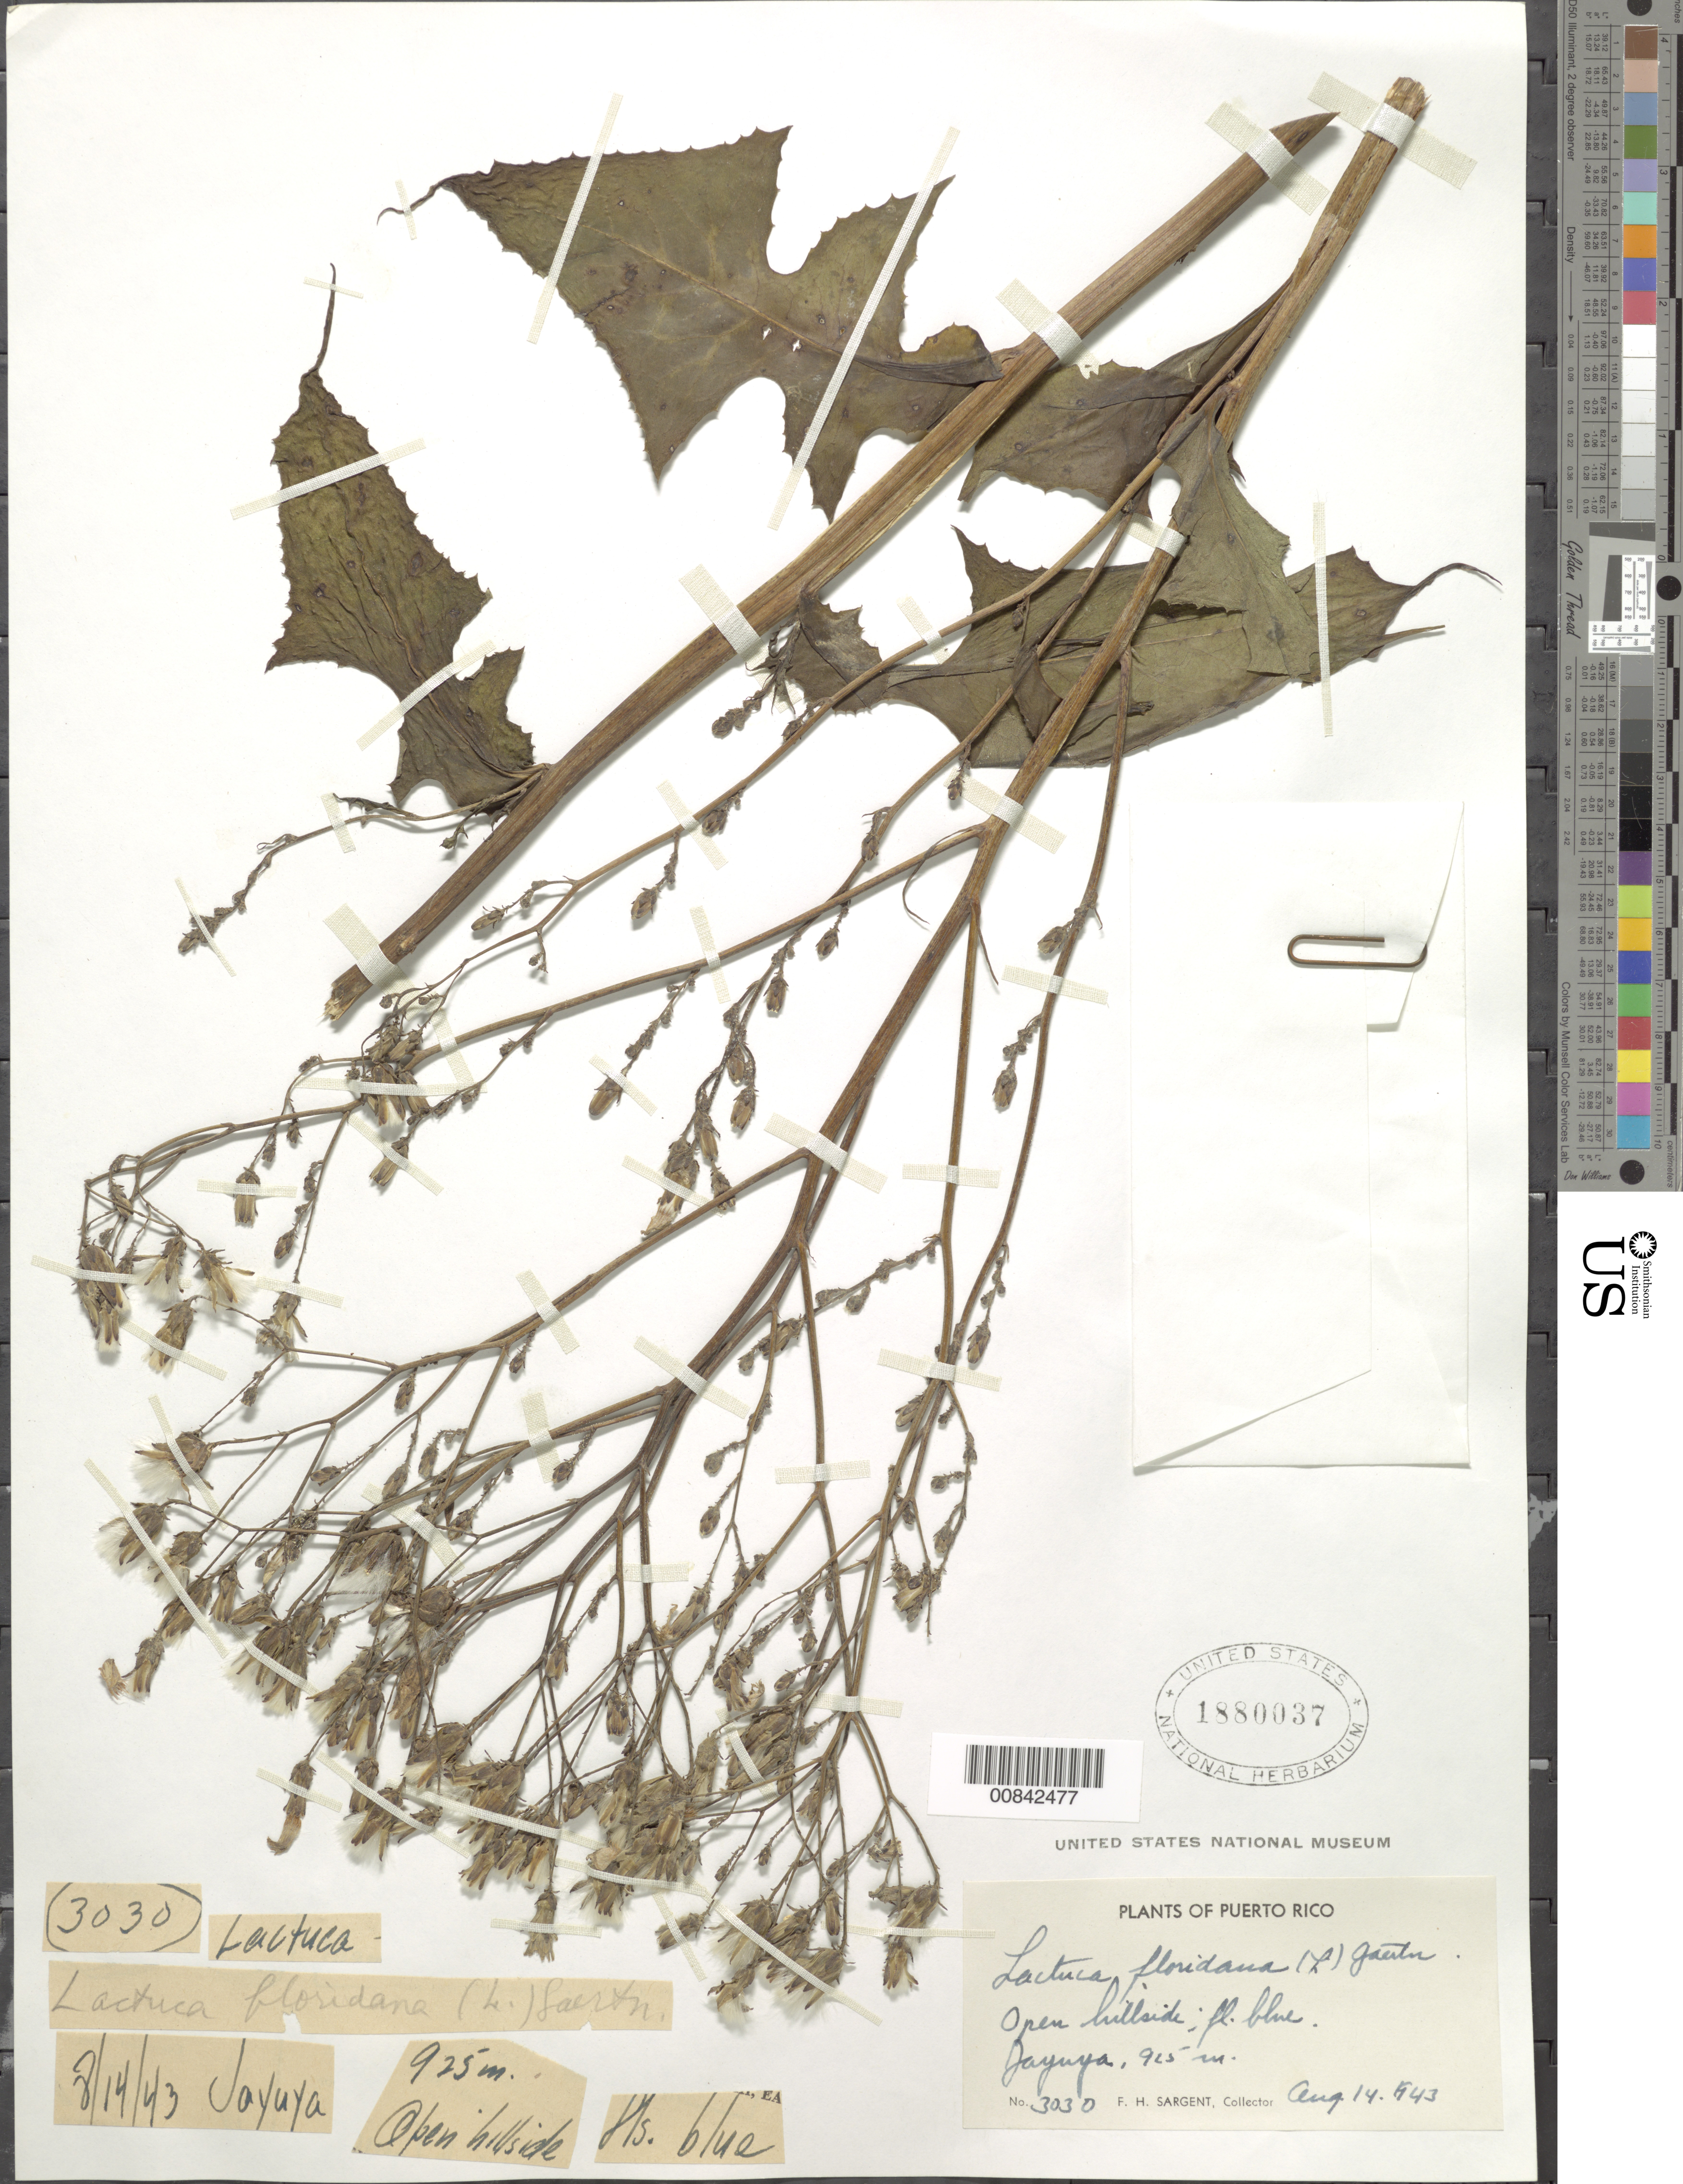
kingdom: Plantae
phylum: Tracheophyta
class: Magnoliopsida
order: Asterales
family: Asteraceae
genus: Lactuca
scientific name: Lactuca floridana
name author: (L.) Gaertn.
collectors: F. H. Sargent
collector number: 3030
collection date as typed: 14 Aug 1943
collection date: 1943-08-14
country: Puerto Rico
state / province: Jayuya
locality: Jayuya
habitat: open hillside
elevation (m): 915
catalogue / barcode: US 1880037